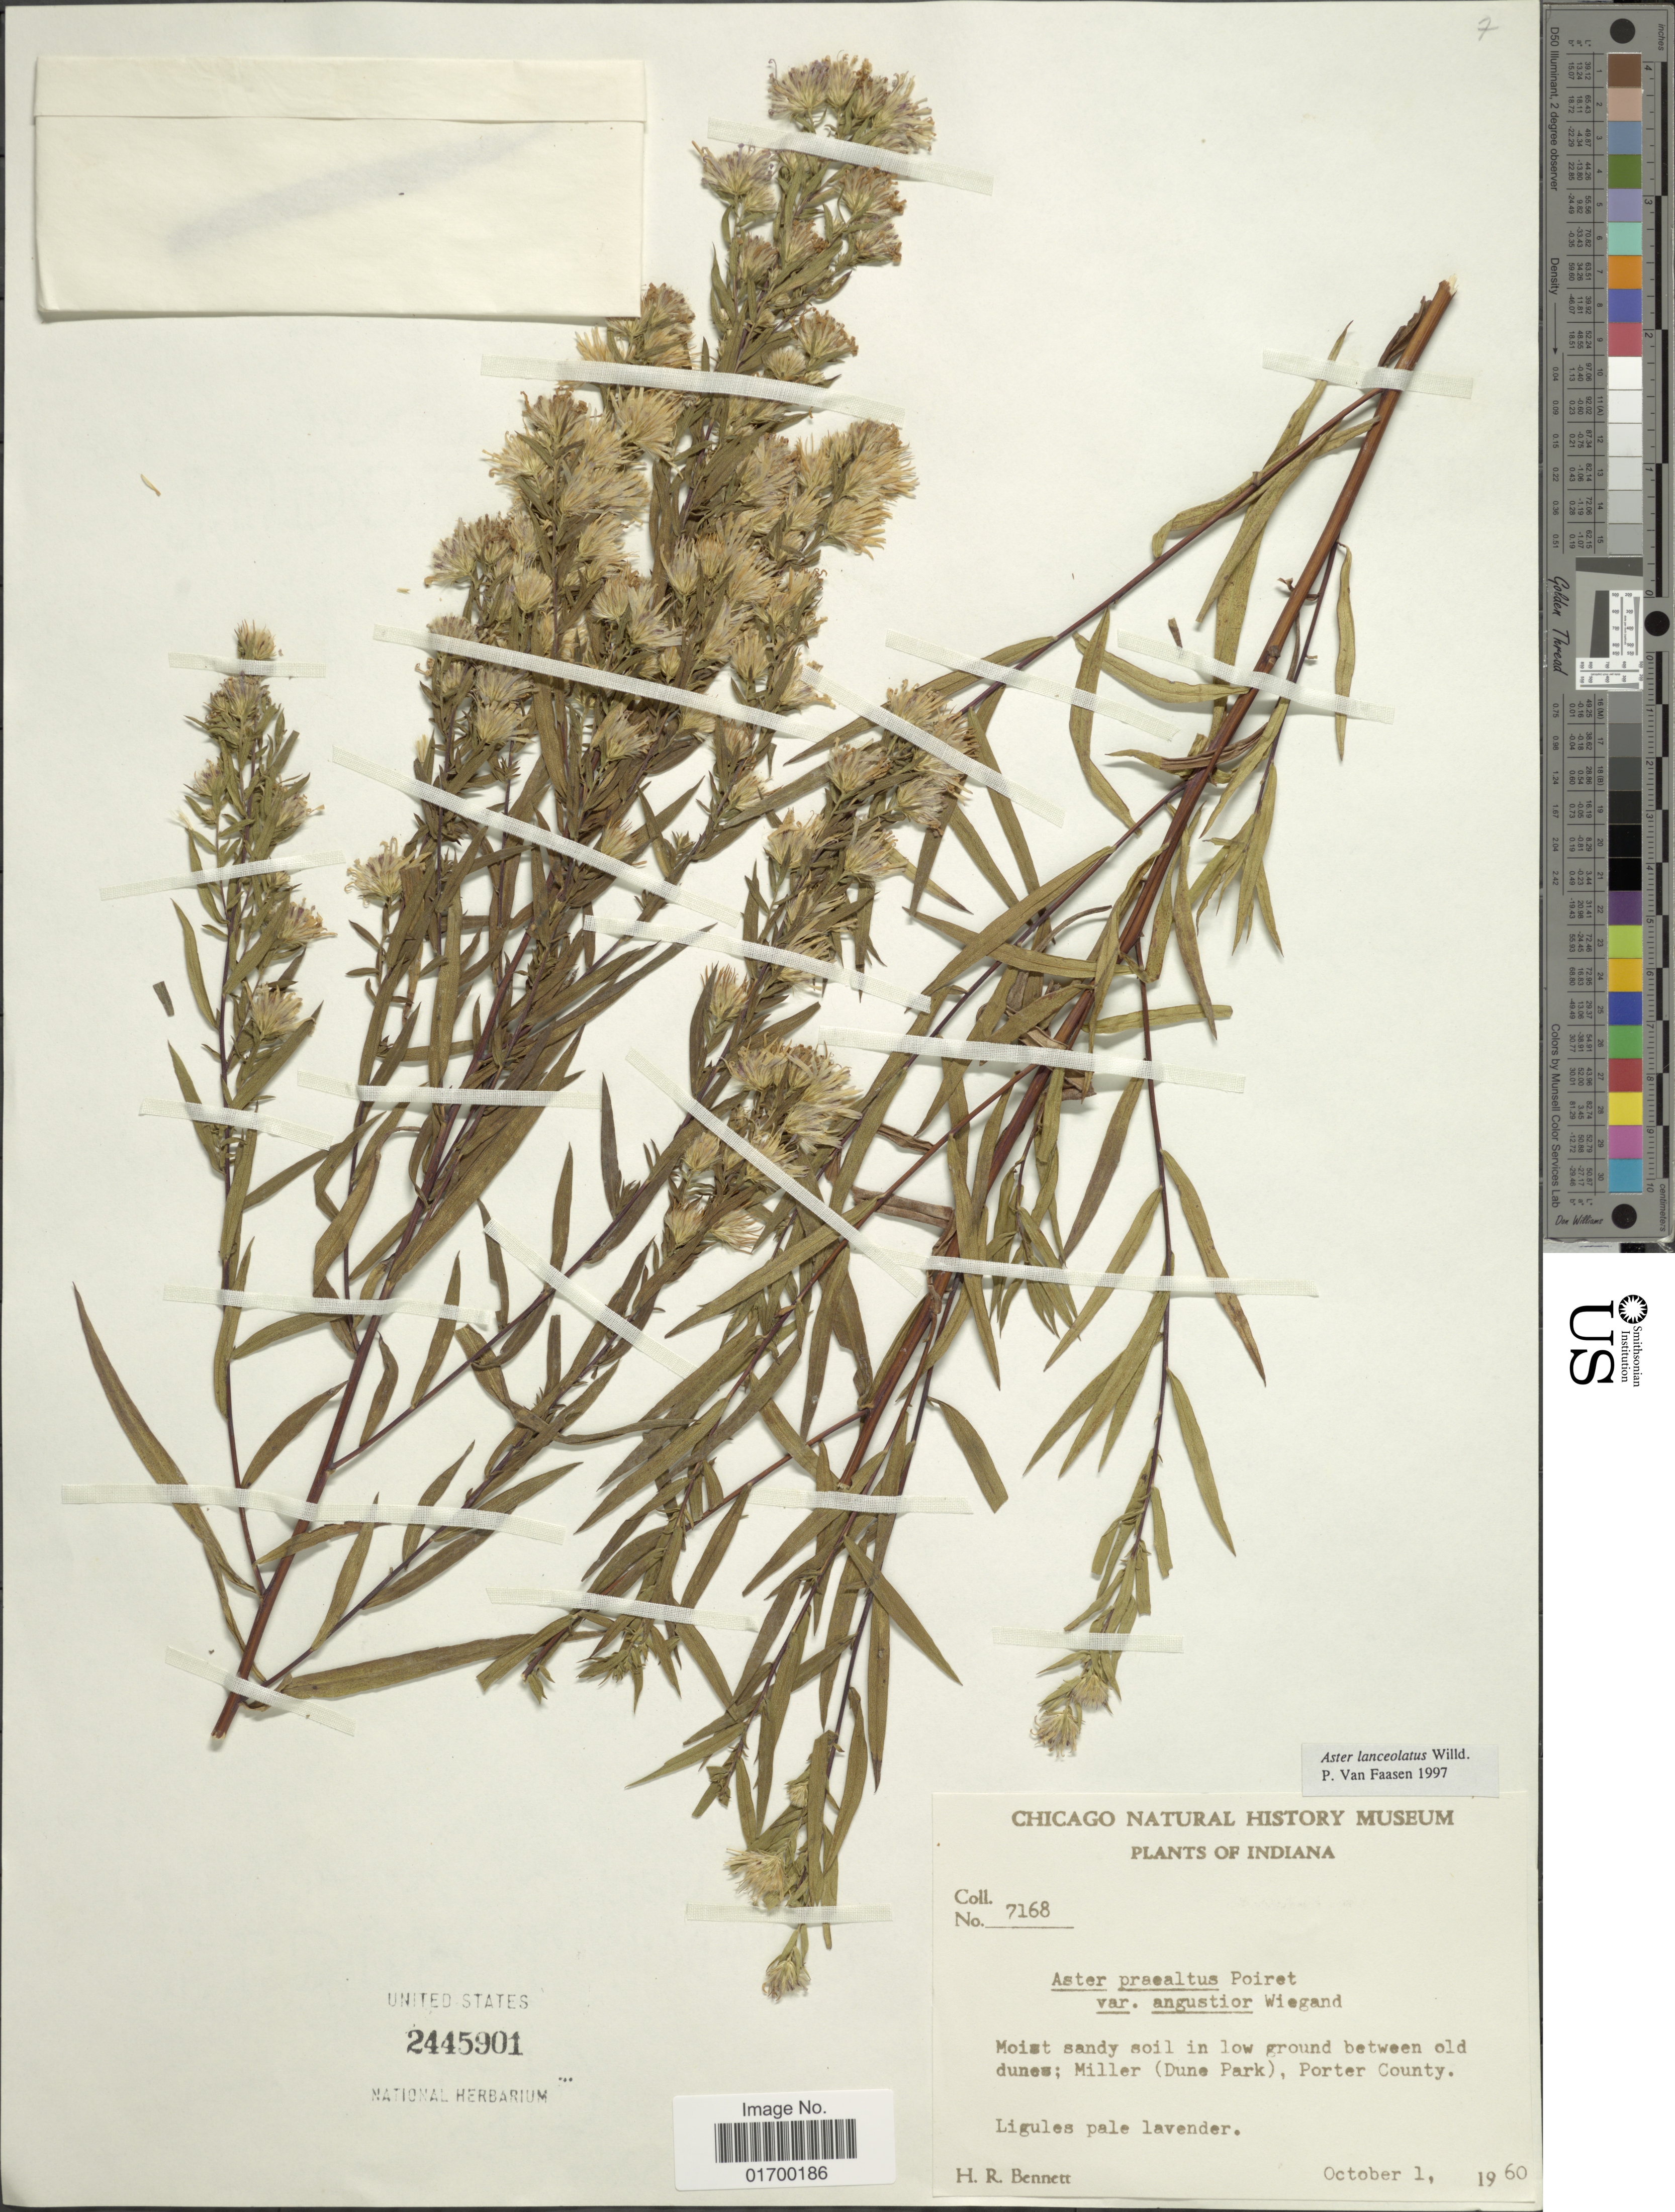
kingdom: Plantae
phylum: Tracheophyta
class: Magnoliopsida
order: Asterales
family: Asteraceae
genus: Symphyotrichum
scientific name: Symphyotrichum lanceolatum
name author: (Willd.) G.L. Nesom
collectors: H. R. Bennett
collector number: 7168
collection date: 1960-10-01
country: United States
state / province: Indiana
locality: Miller (Dune Park), Porter County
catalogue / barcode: US 2445901